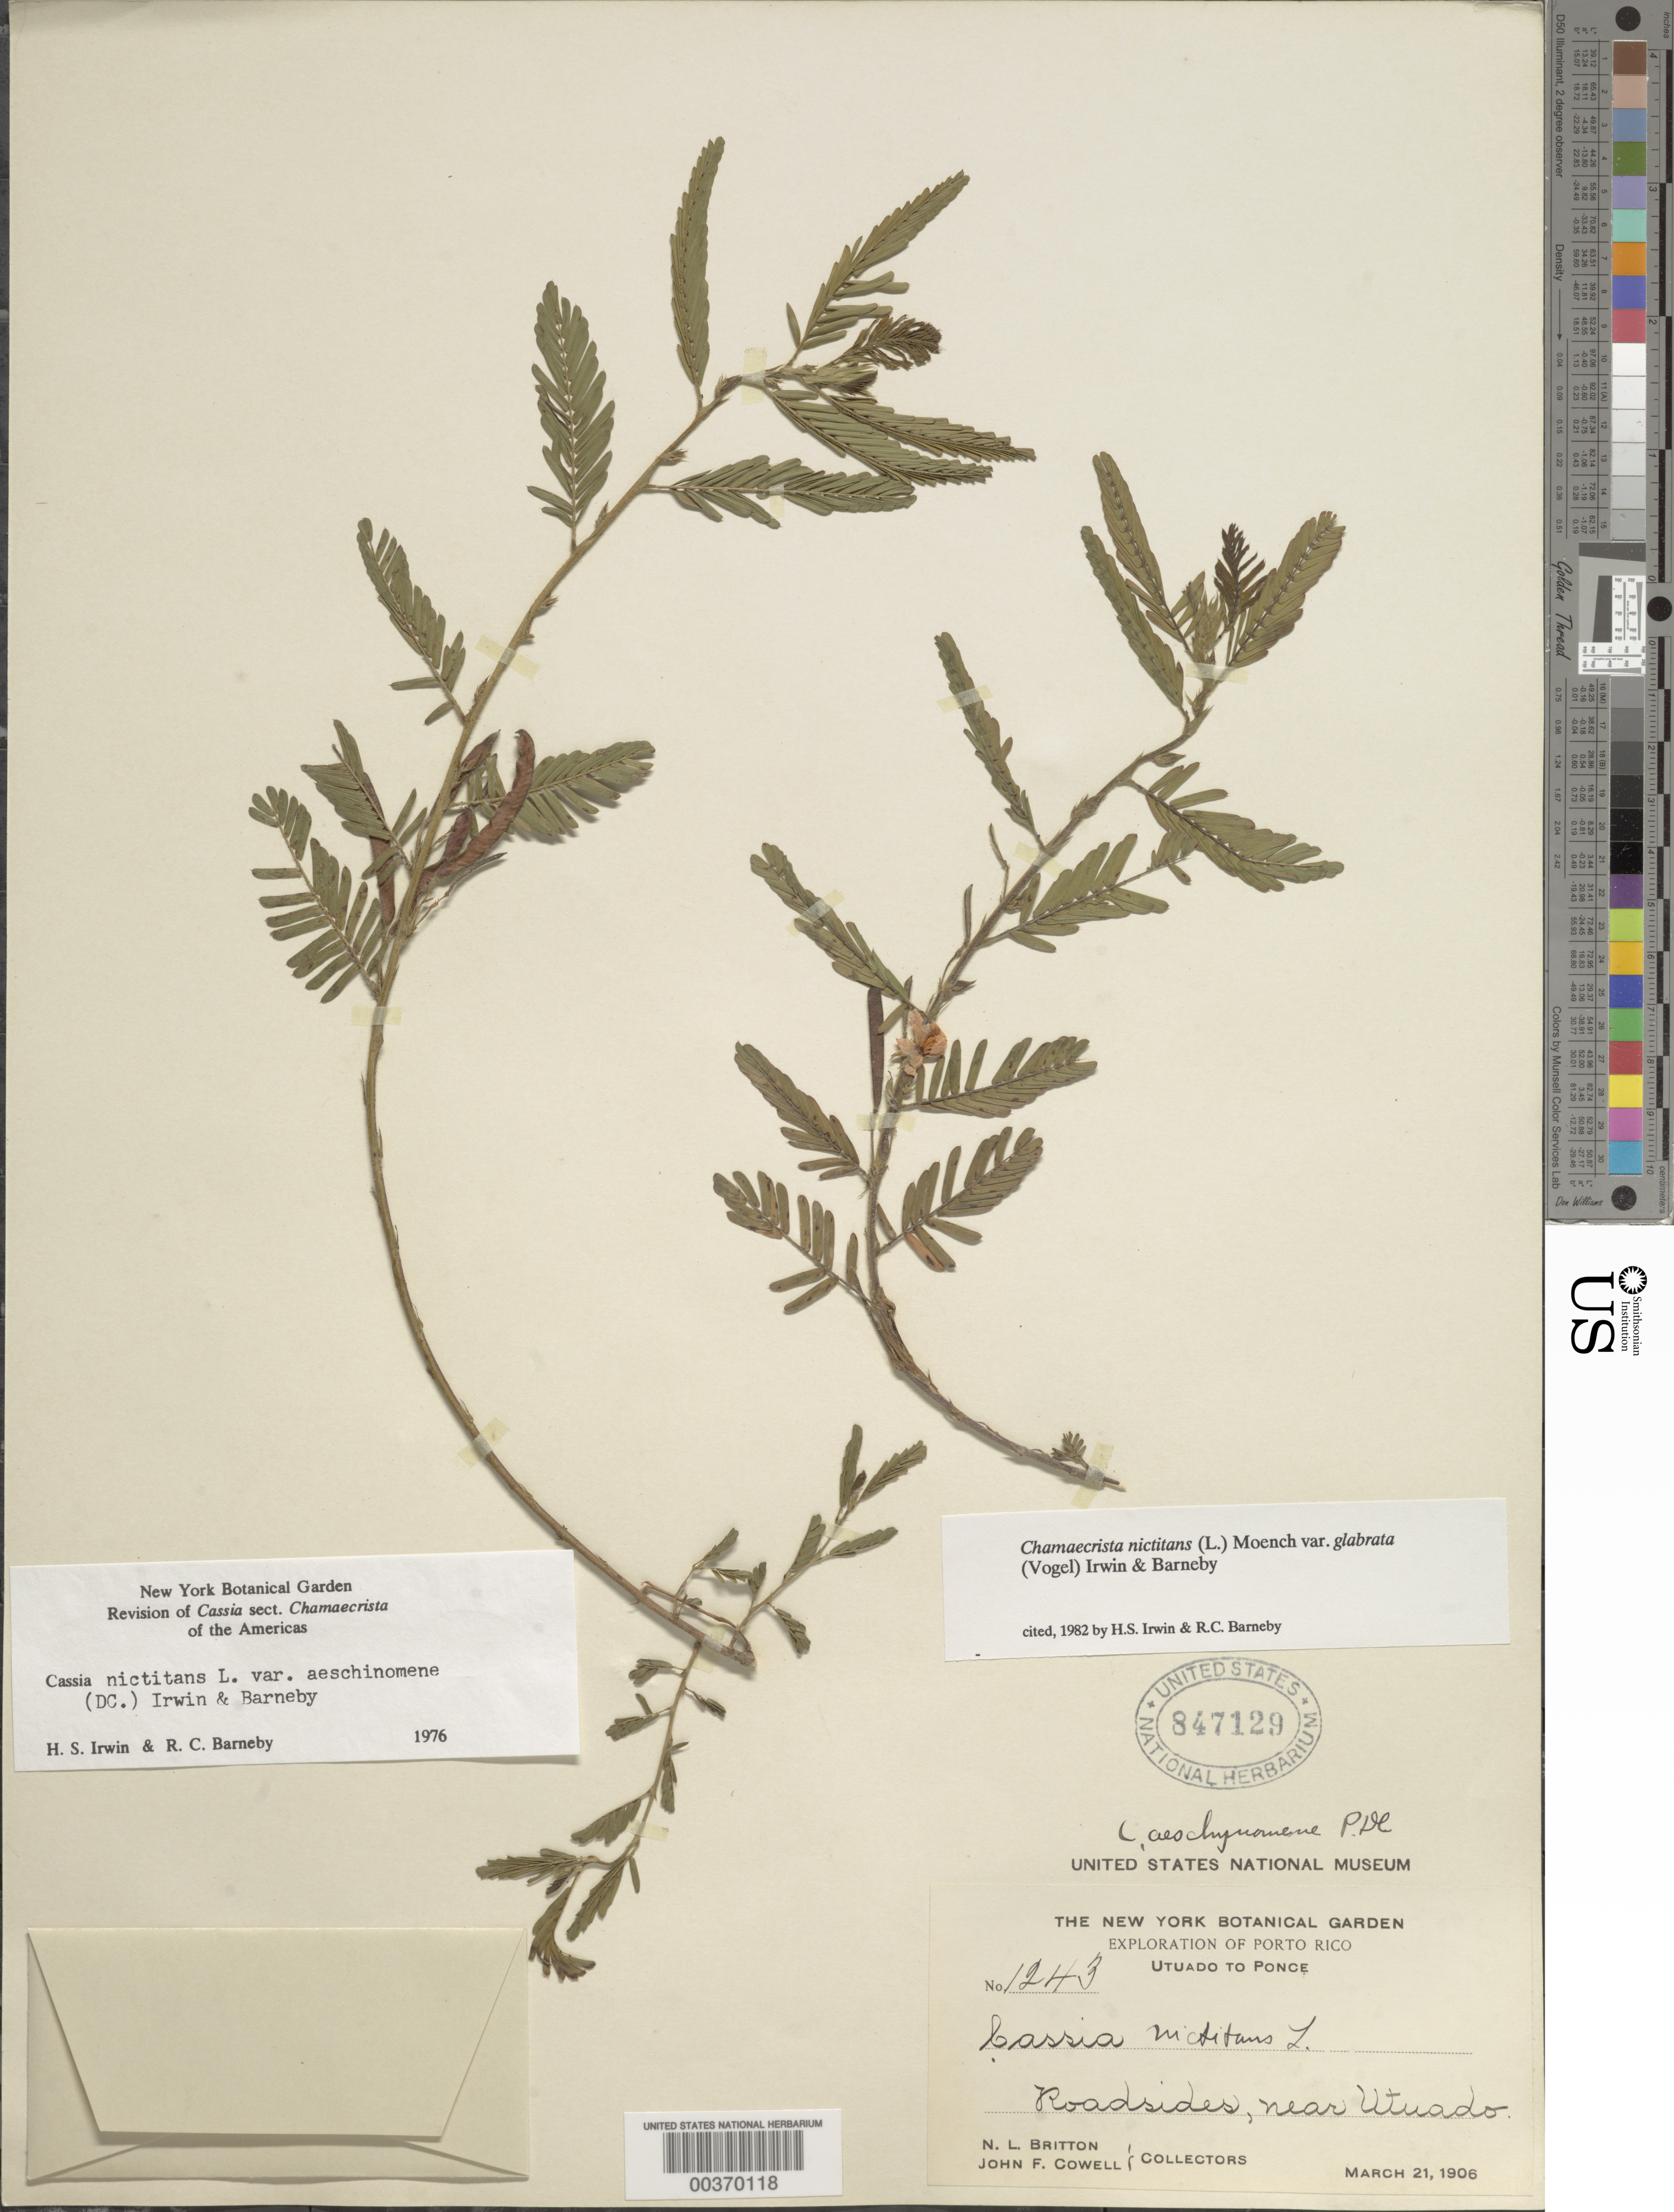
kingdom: Plantae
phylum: Tracheophyta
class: Magnoliopsida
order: Fabales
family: Fabaceae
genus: Chamaecrista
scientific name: Chamaecrista nictitans var. glabrata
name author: (Vogel) H.S. Irwin & Barneby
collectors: N. Britton & J. F. Cowell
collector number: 1243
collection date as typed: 21 Mar 1906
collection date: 1906-03-21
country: Puerto Rico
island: Greater Antilles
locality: Utuado to ponce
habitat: Roadsides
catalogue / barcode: US 847129